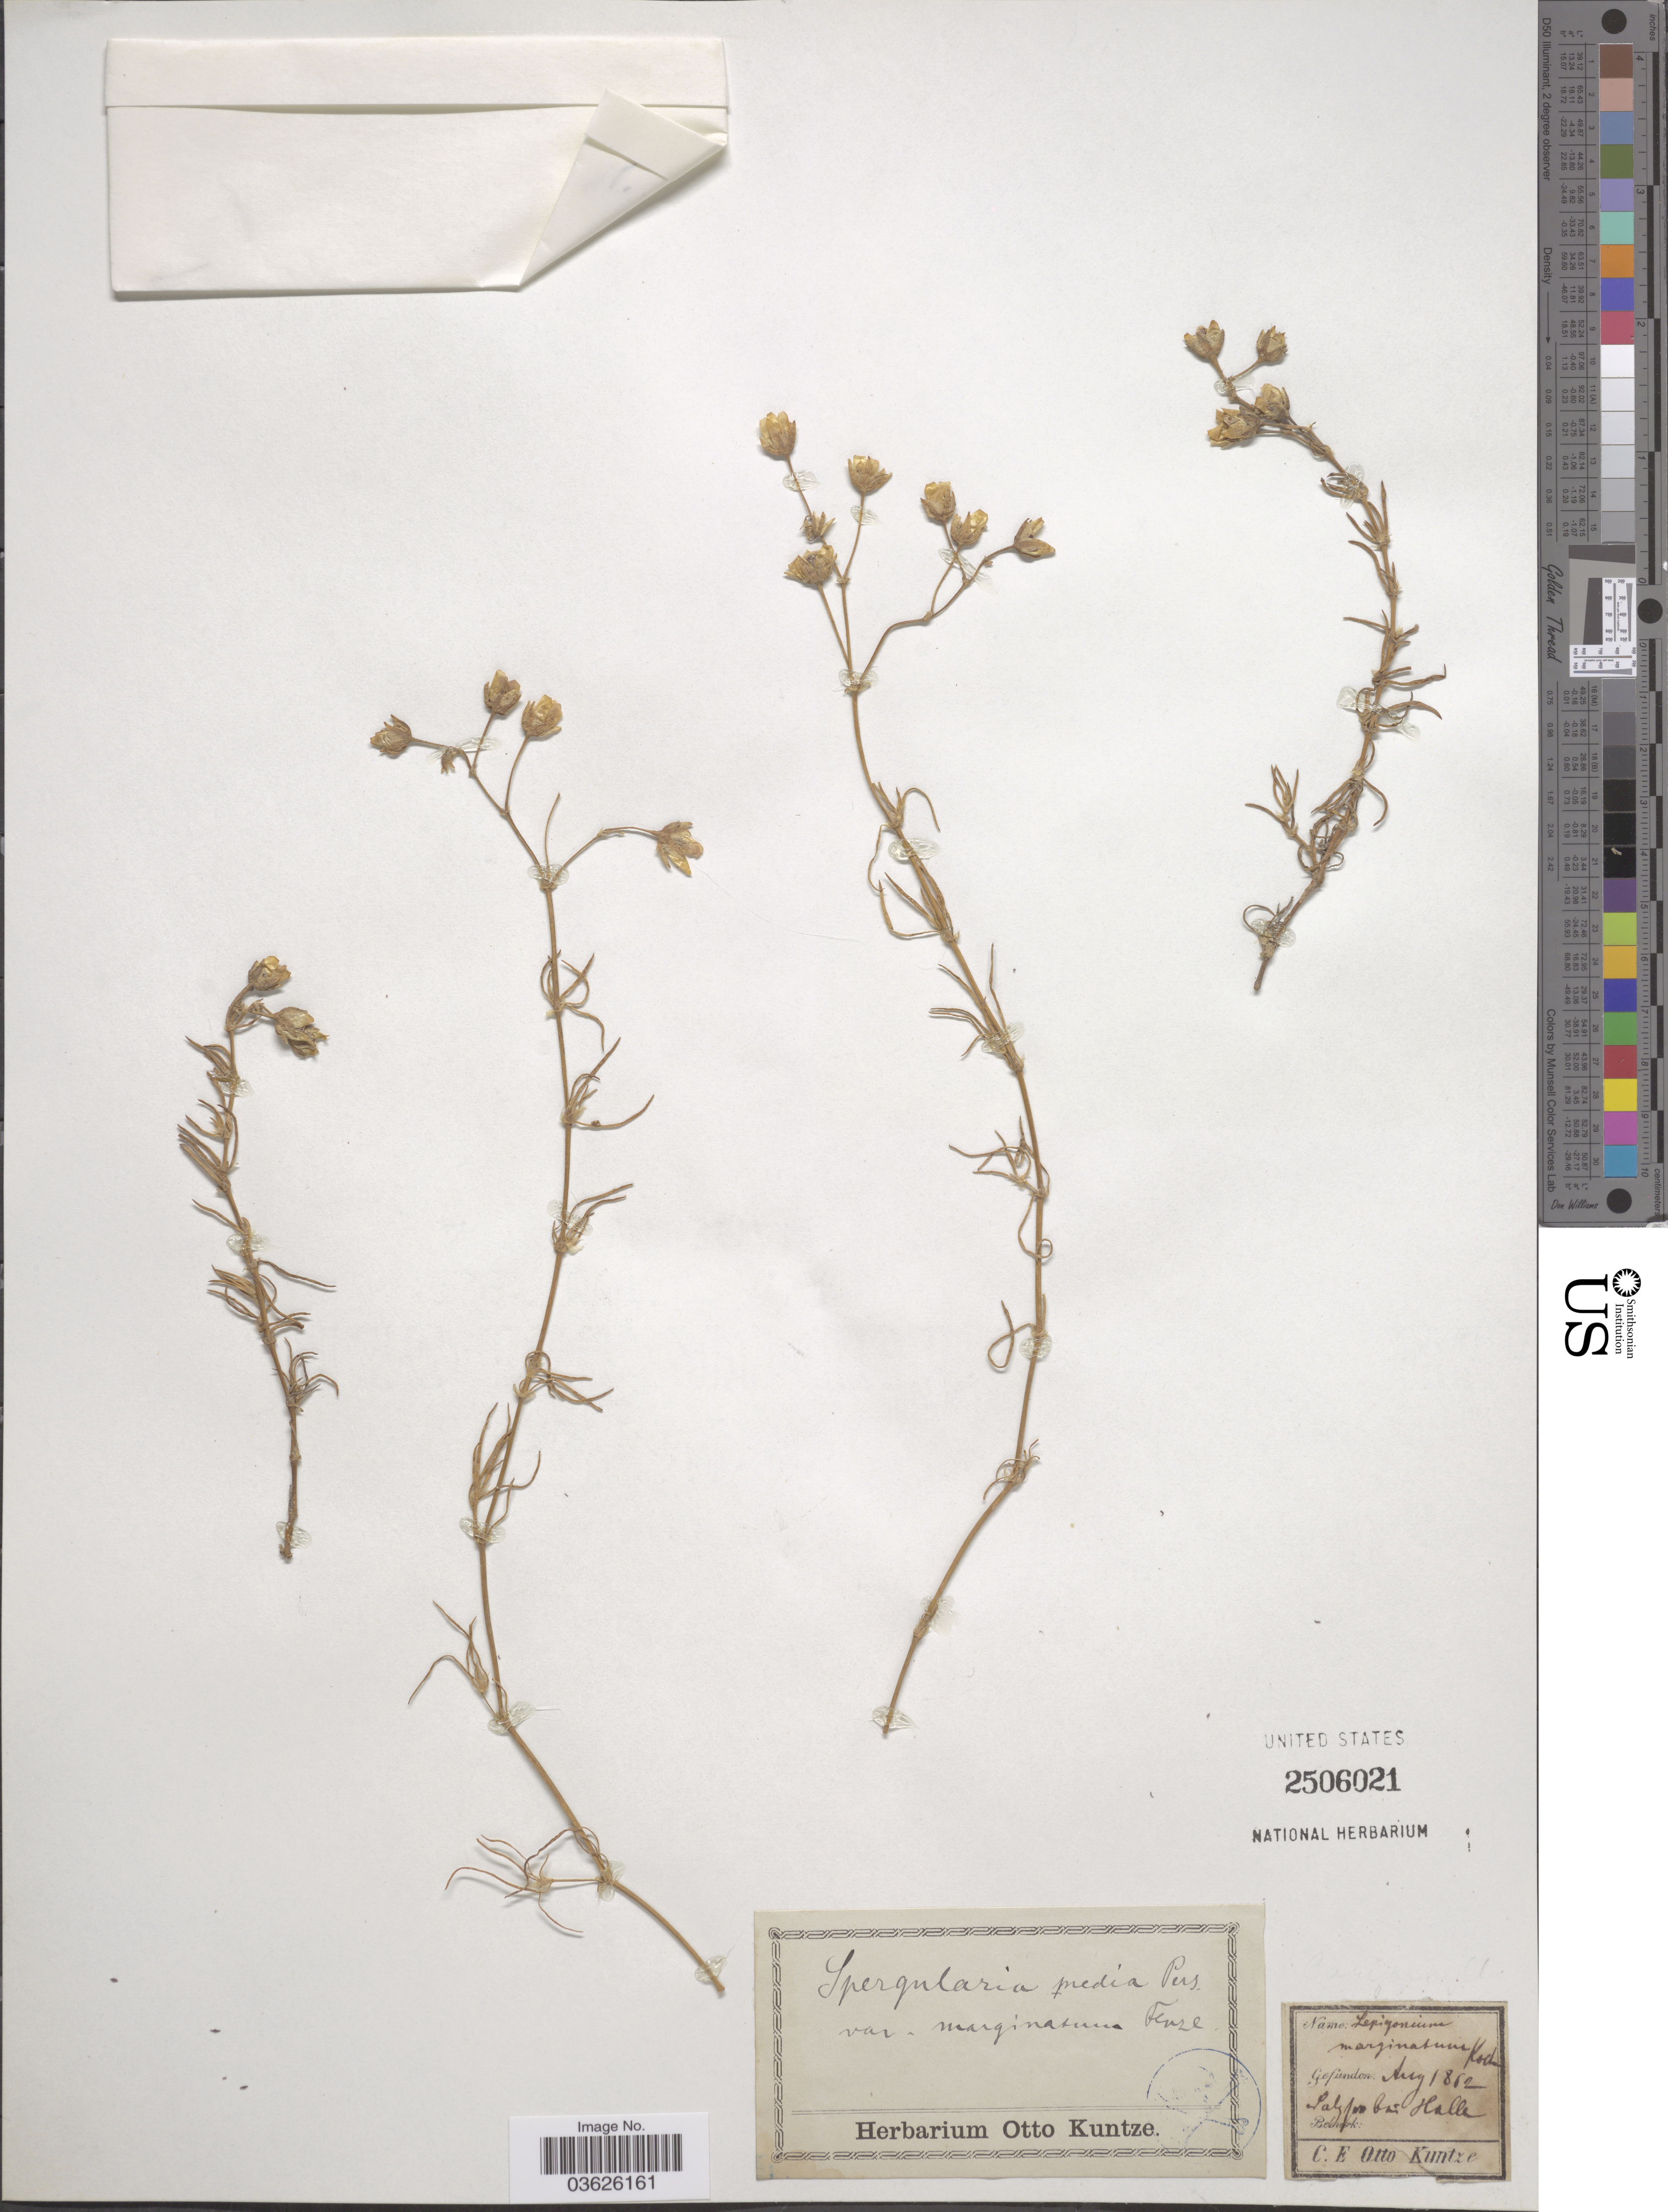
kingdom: Plantae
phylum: Tracheophyta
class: Magnoliopsida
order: Caryophyllales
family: Caryophyllaceae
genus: Tissa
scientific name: Tissa media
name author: Reiche & Johow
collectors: C.E.O. Kuntze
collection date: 1862-08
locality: Lalypaz bei Halle. [interpreted]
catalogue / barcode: US 2506021